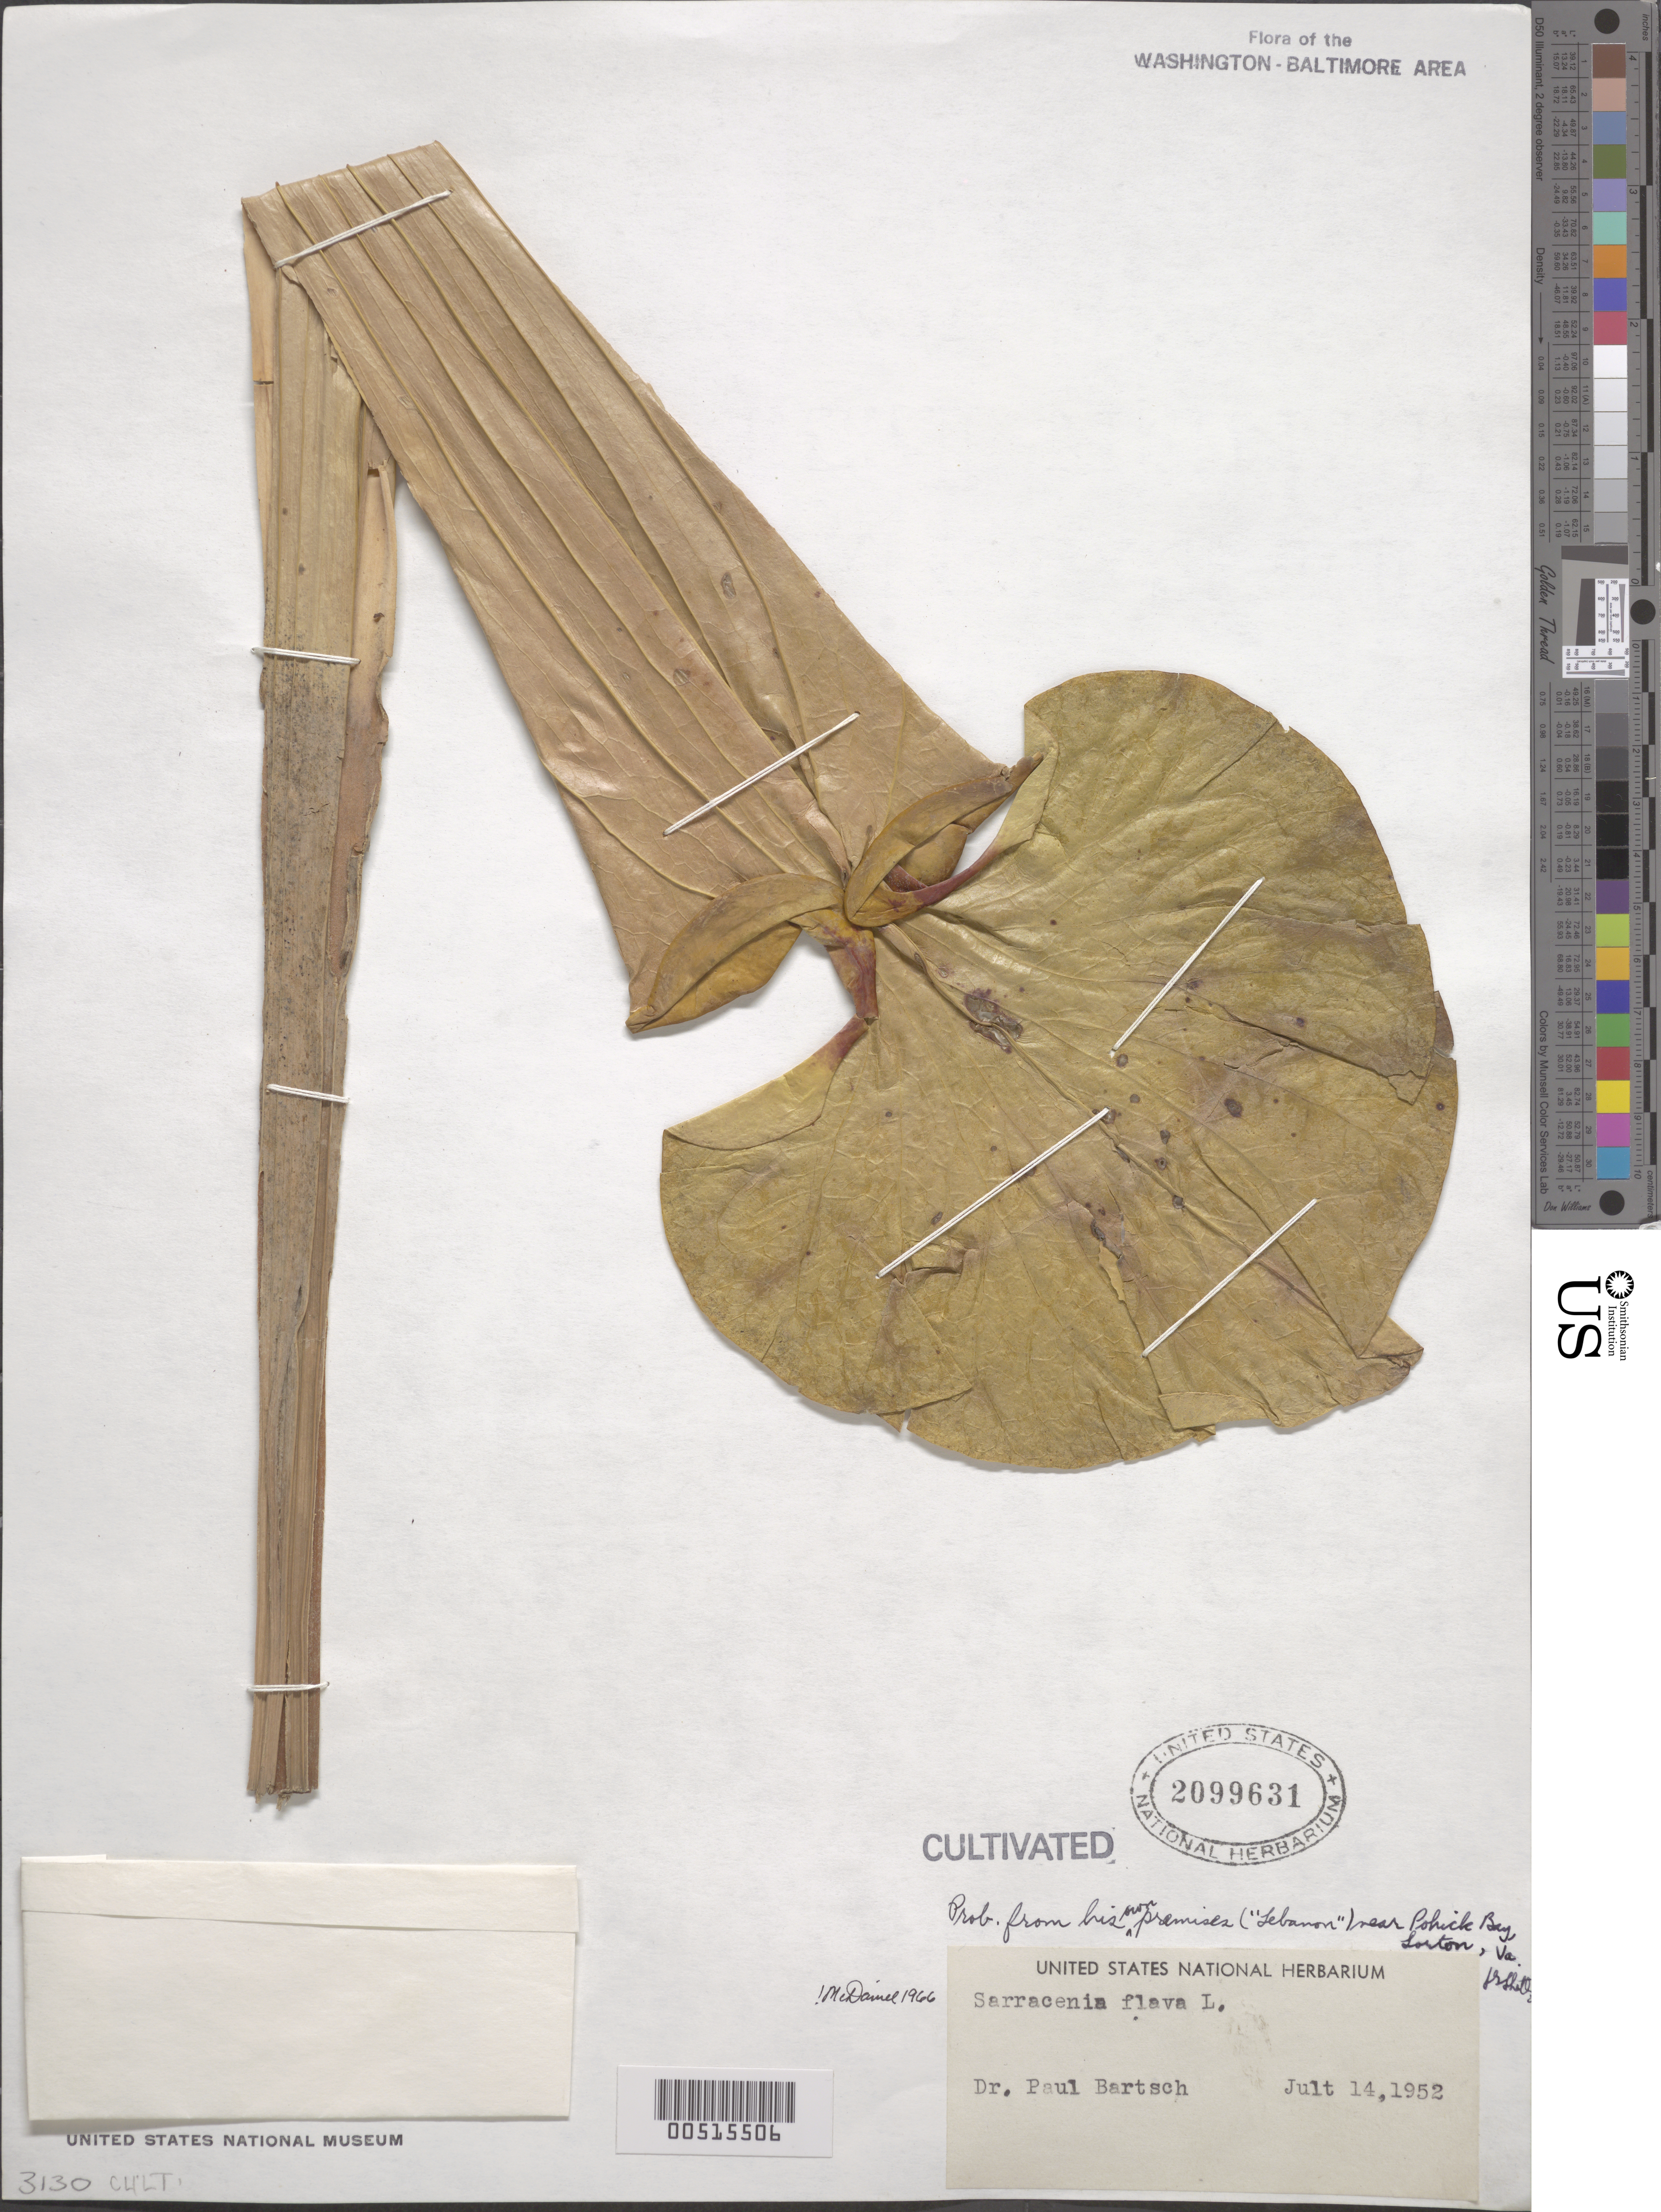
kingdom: Plantae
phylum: Tracheophyta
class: Magnoliopsida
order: Ericales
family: Sarraceniaceae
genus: Sarracenia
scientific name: Sarracenia flava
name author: L.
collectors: P. Bartsch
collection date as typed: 14 Jul 1952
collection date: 1952-07-14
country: United States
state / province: Virginia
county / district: Fairfax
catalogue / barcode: US 2099631